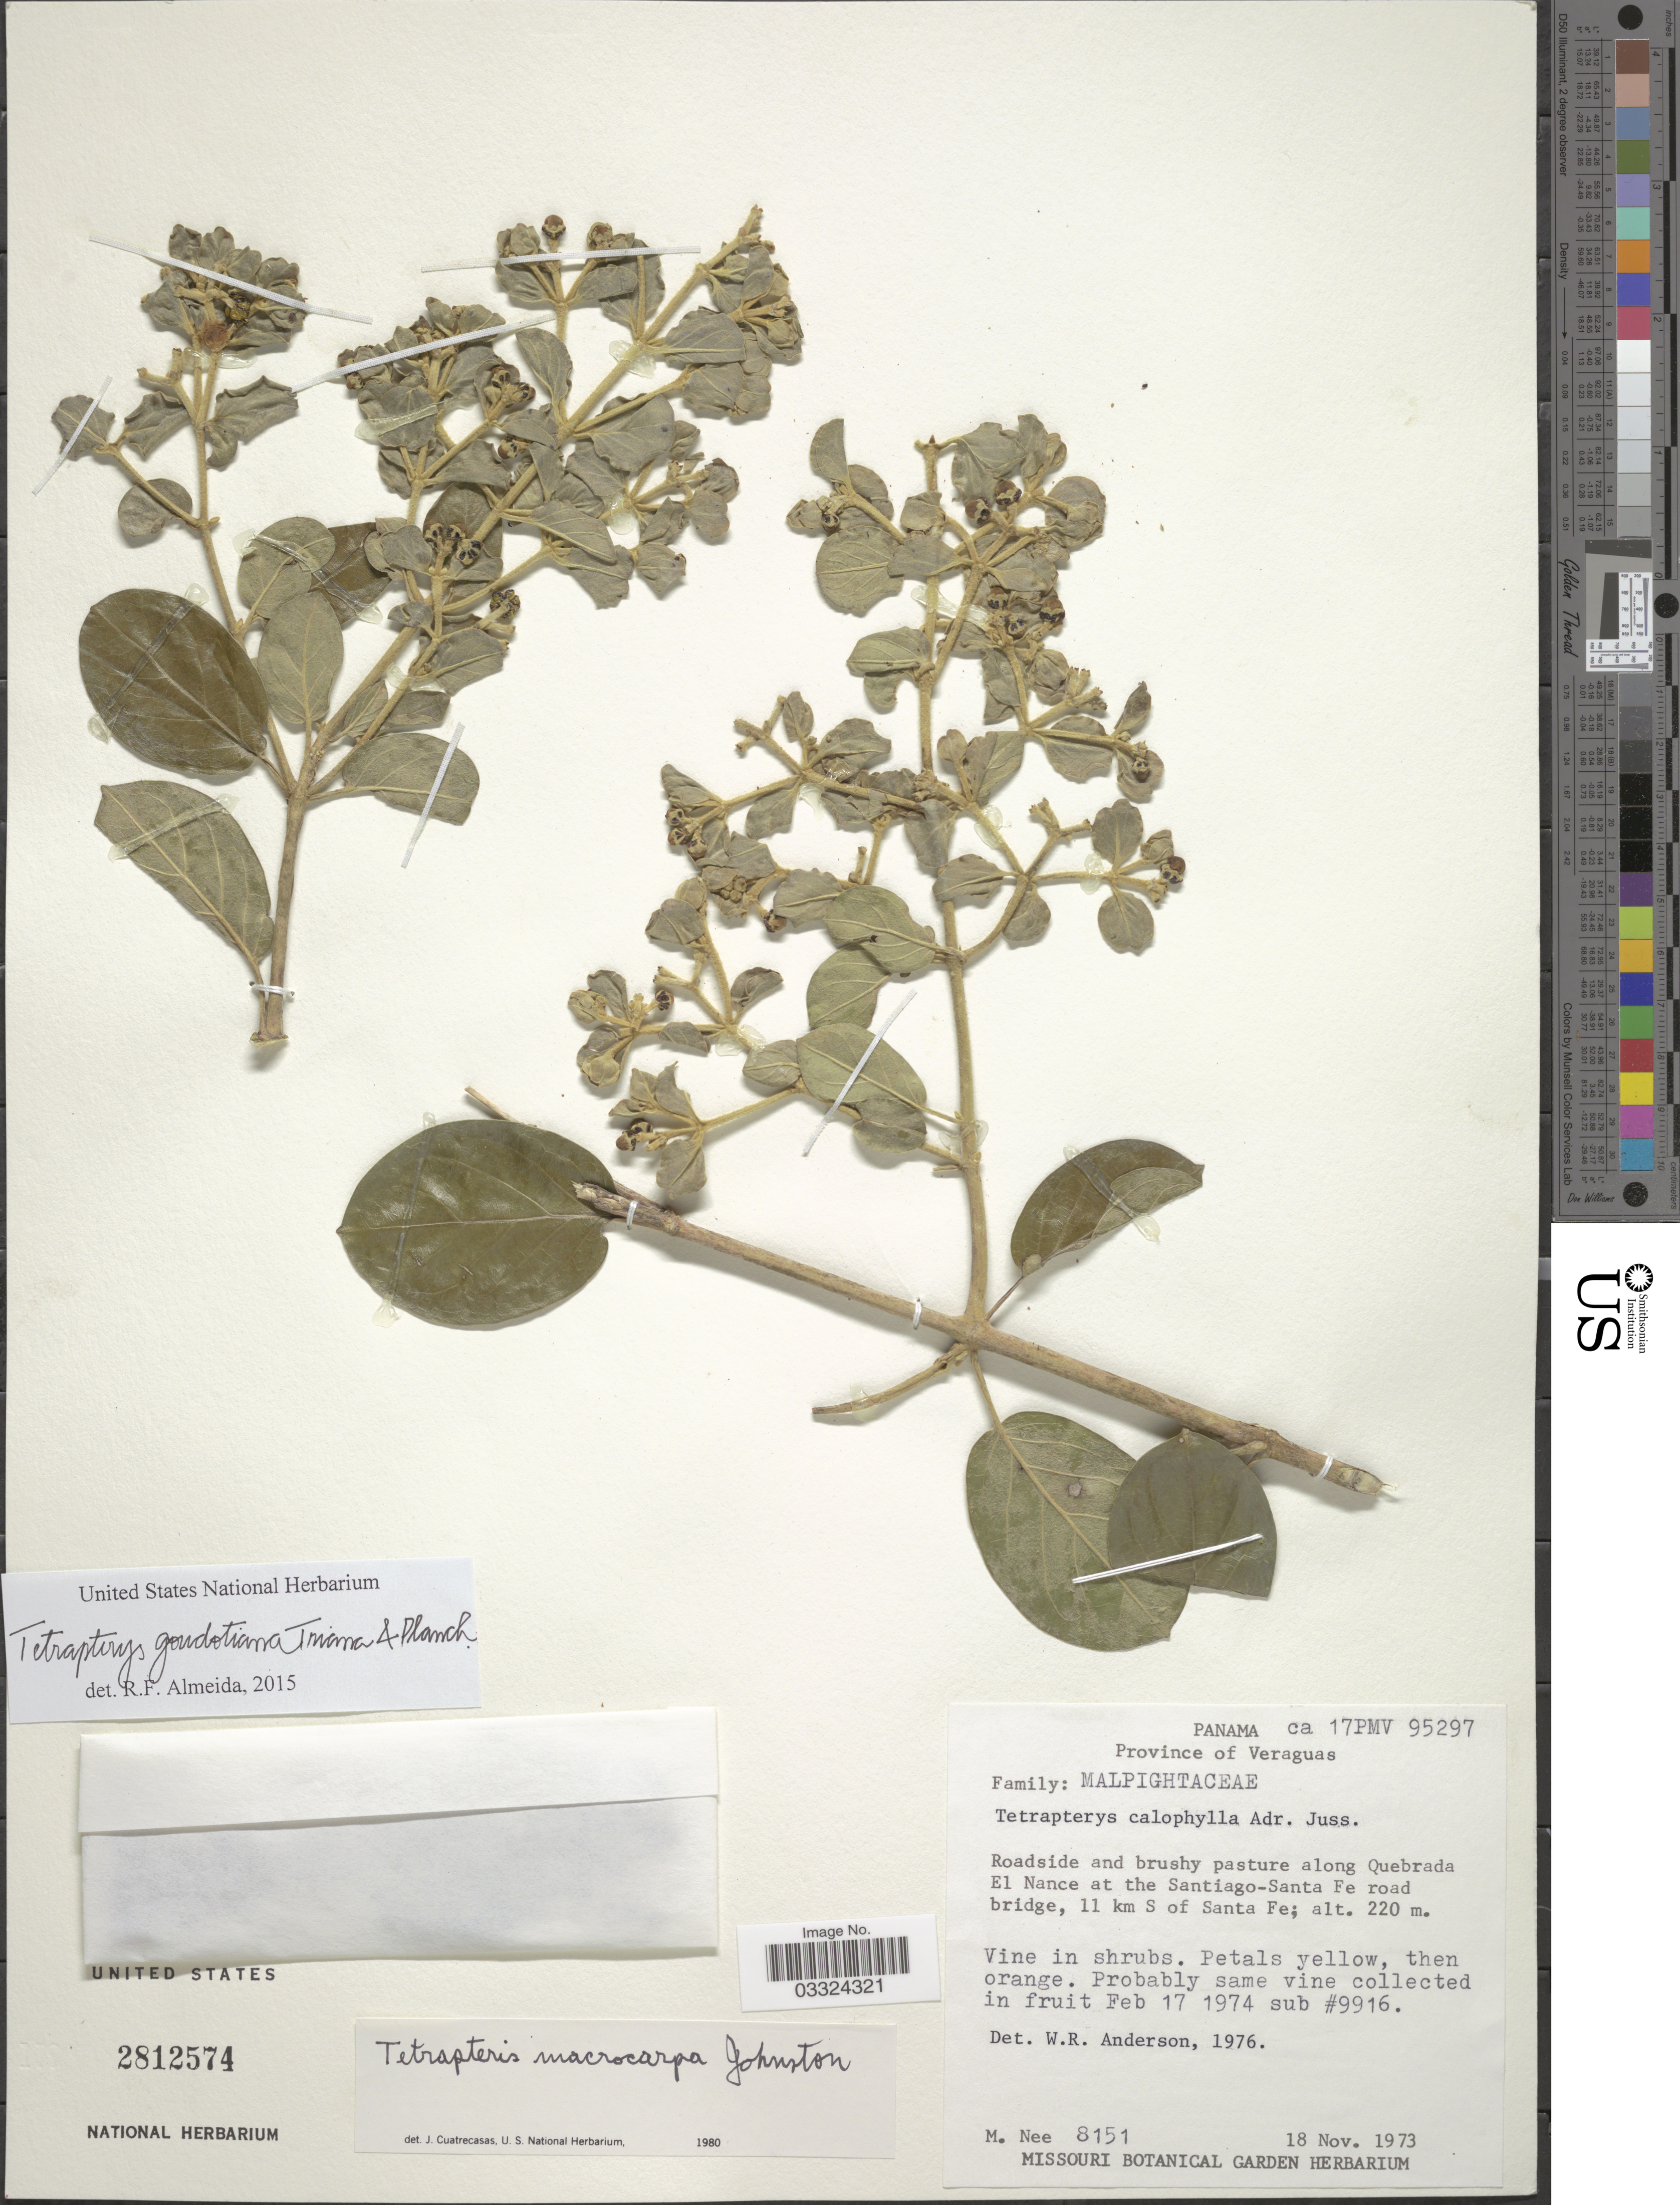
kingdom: Plantae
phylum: Tracheophyta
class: Magnoliopsida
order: Malpighiales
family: Malpighiaceae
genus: Tetrapterys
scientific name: Tetrapterys goudotiana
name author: Triana & Planch.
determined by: De Almeida, R. F., (HUEFS), Universidade Estadual de Feira de Santana (BRAZIL)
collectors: M. Nee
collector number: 8151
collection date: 1973-11-18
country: Panama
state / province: Veraguas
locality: Roadside and brushy pasture along Quebrada El Nance at the Santiago-Santa Fe road bridge, 11 km S of Santa Fe.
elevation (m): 220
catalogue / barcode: US 2812574